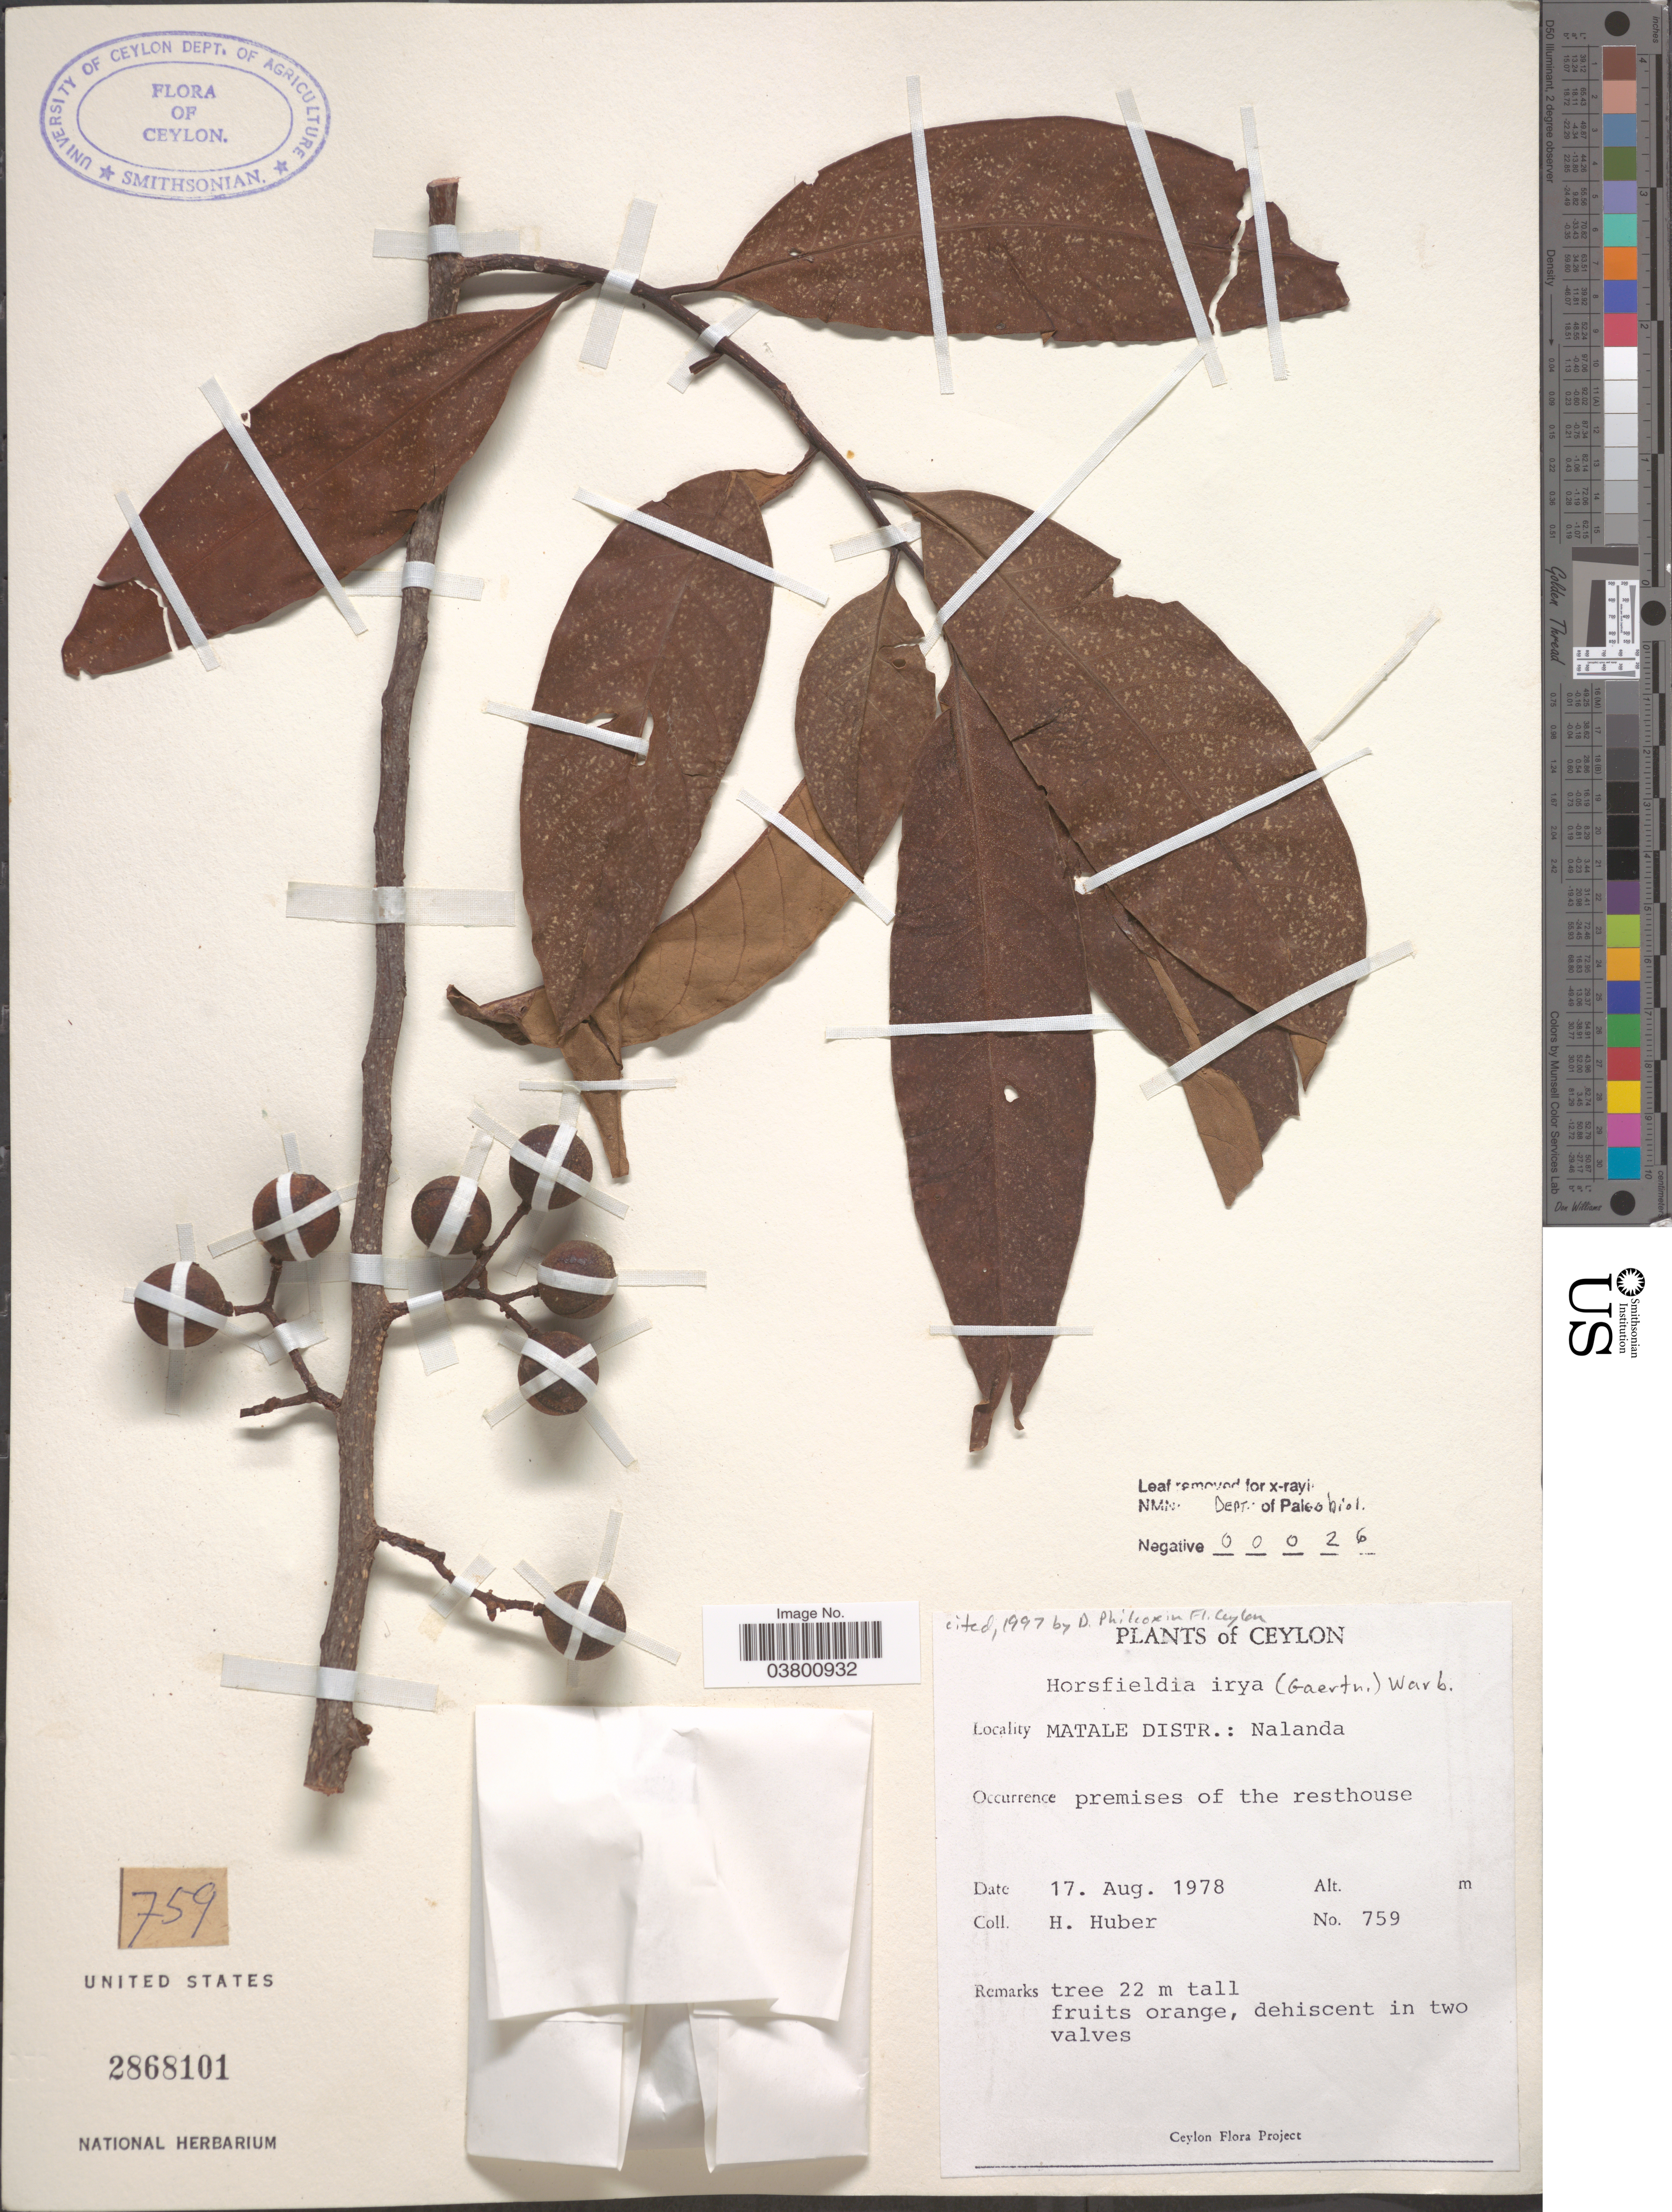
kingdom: Plantae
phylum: Tracheophyta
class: Magnoliopsida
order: Magnoliales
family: Myristicaceae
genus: Horsfieldia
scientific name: Horsfieldia irya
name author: (Gaertn.) Warb.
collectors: H. Huber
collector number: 759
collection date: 1978-08-17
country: Sri Lanka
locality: Ceylon. Matale Distr.: Nalanda.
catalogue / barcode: US 2868101